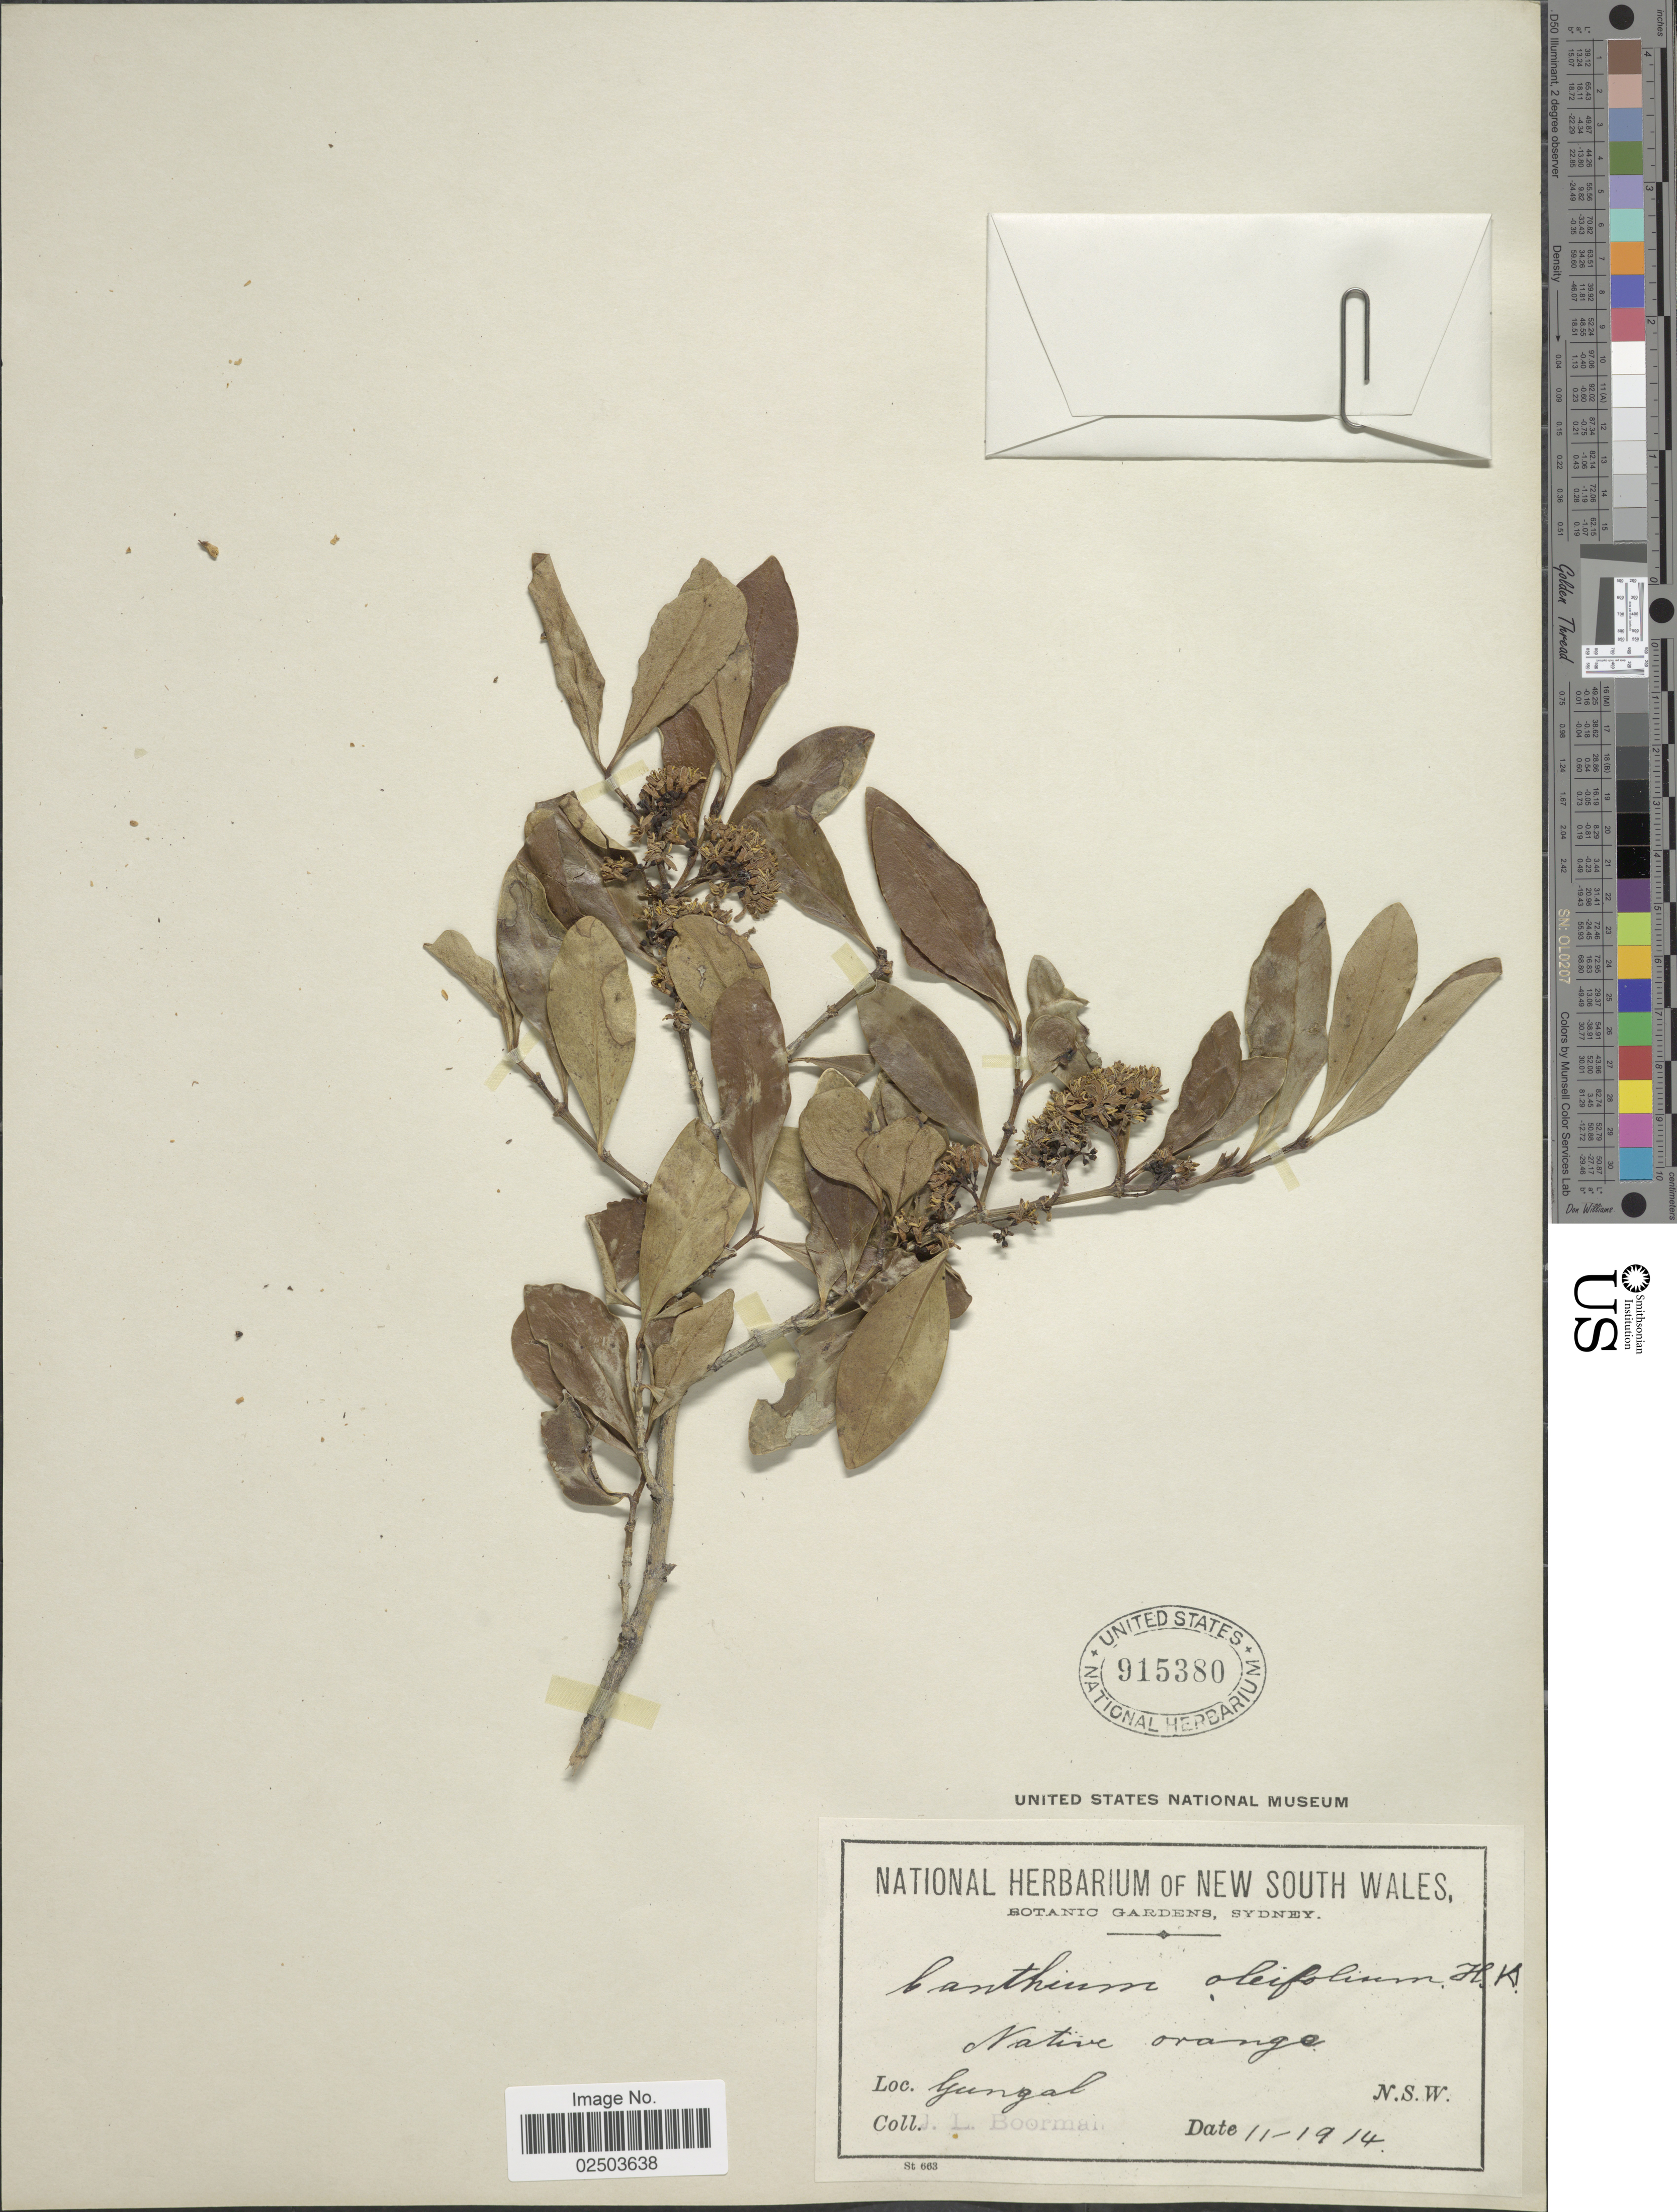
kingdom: Plantae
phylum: Tracheophyta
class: Magnoliopsida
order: Gentianales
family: Rubiaceae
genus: Psydrax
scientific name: Psydrax oleifolia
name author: (Hook.) S. T. Reynolds & R.J.F. Hend.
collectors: J. Boorman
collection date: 1914-11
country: Australia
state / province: New South Wales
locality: Gungal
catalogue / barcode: US 915380